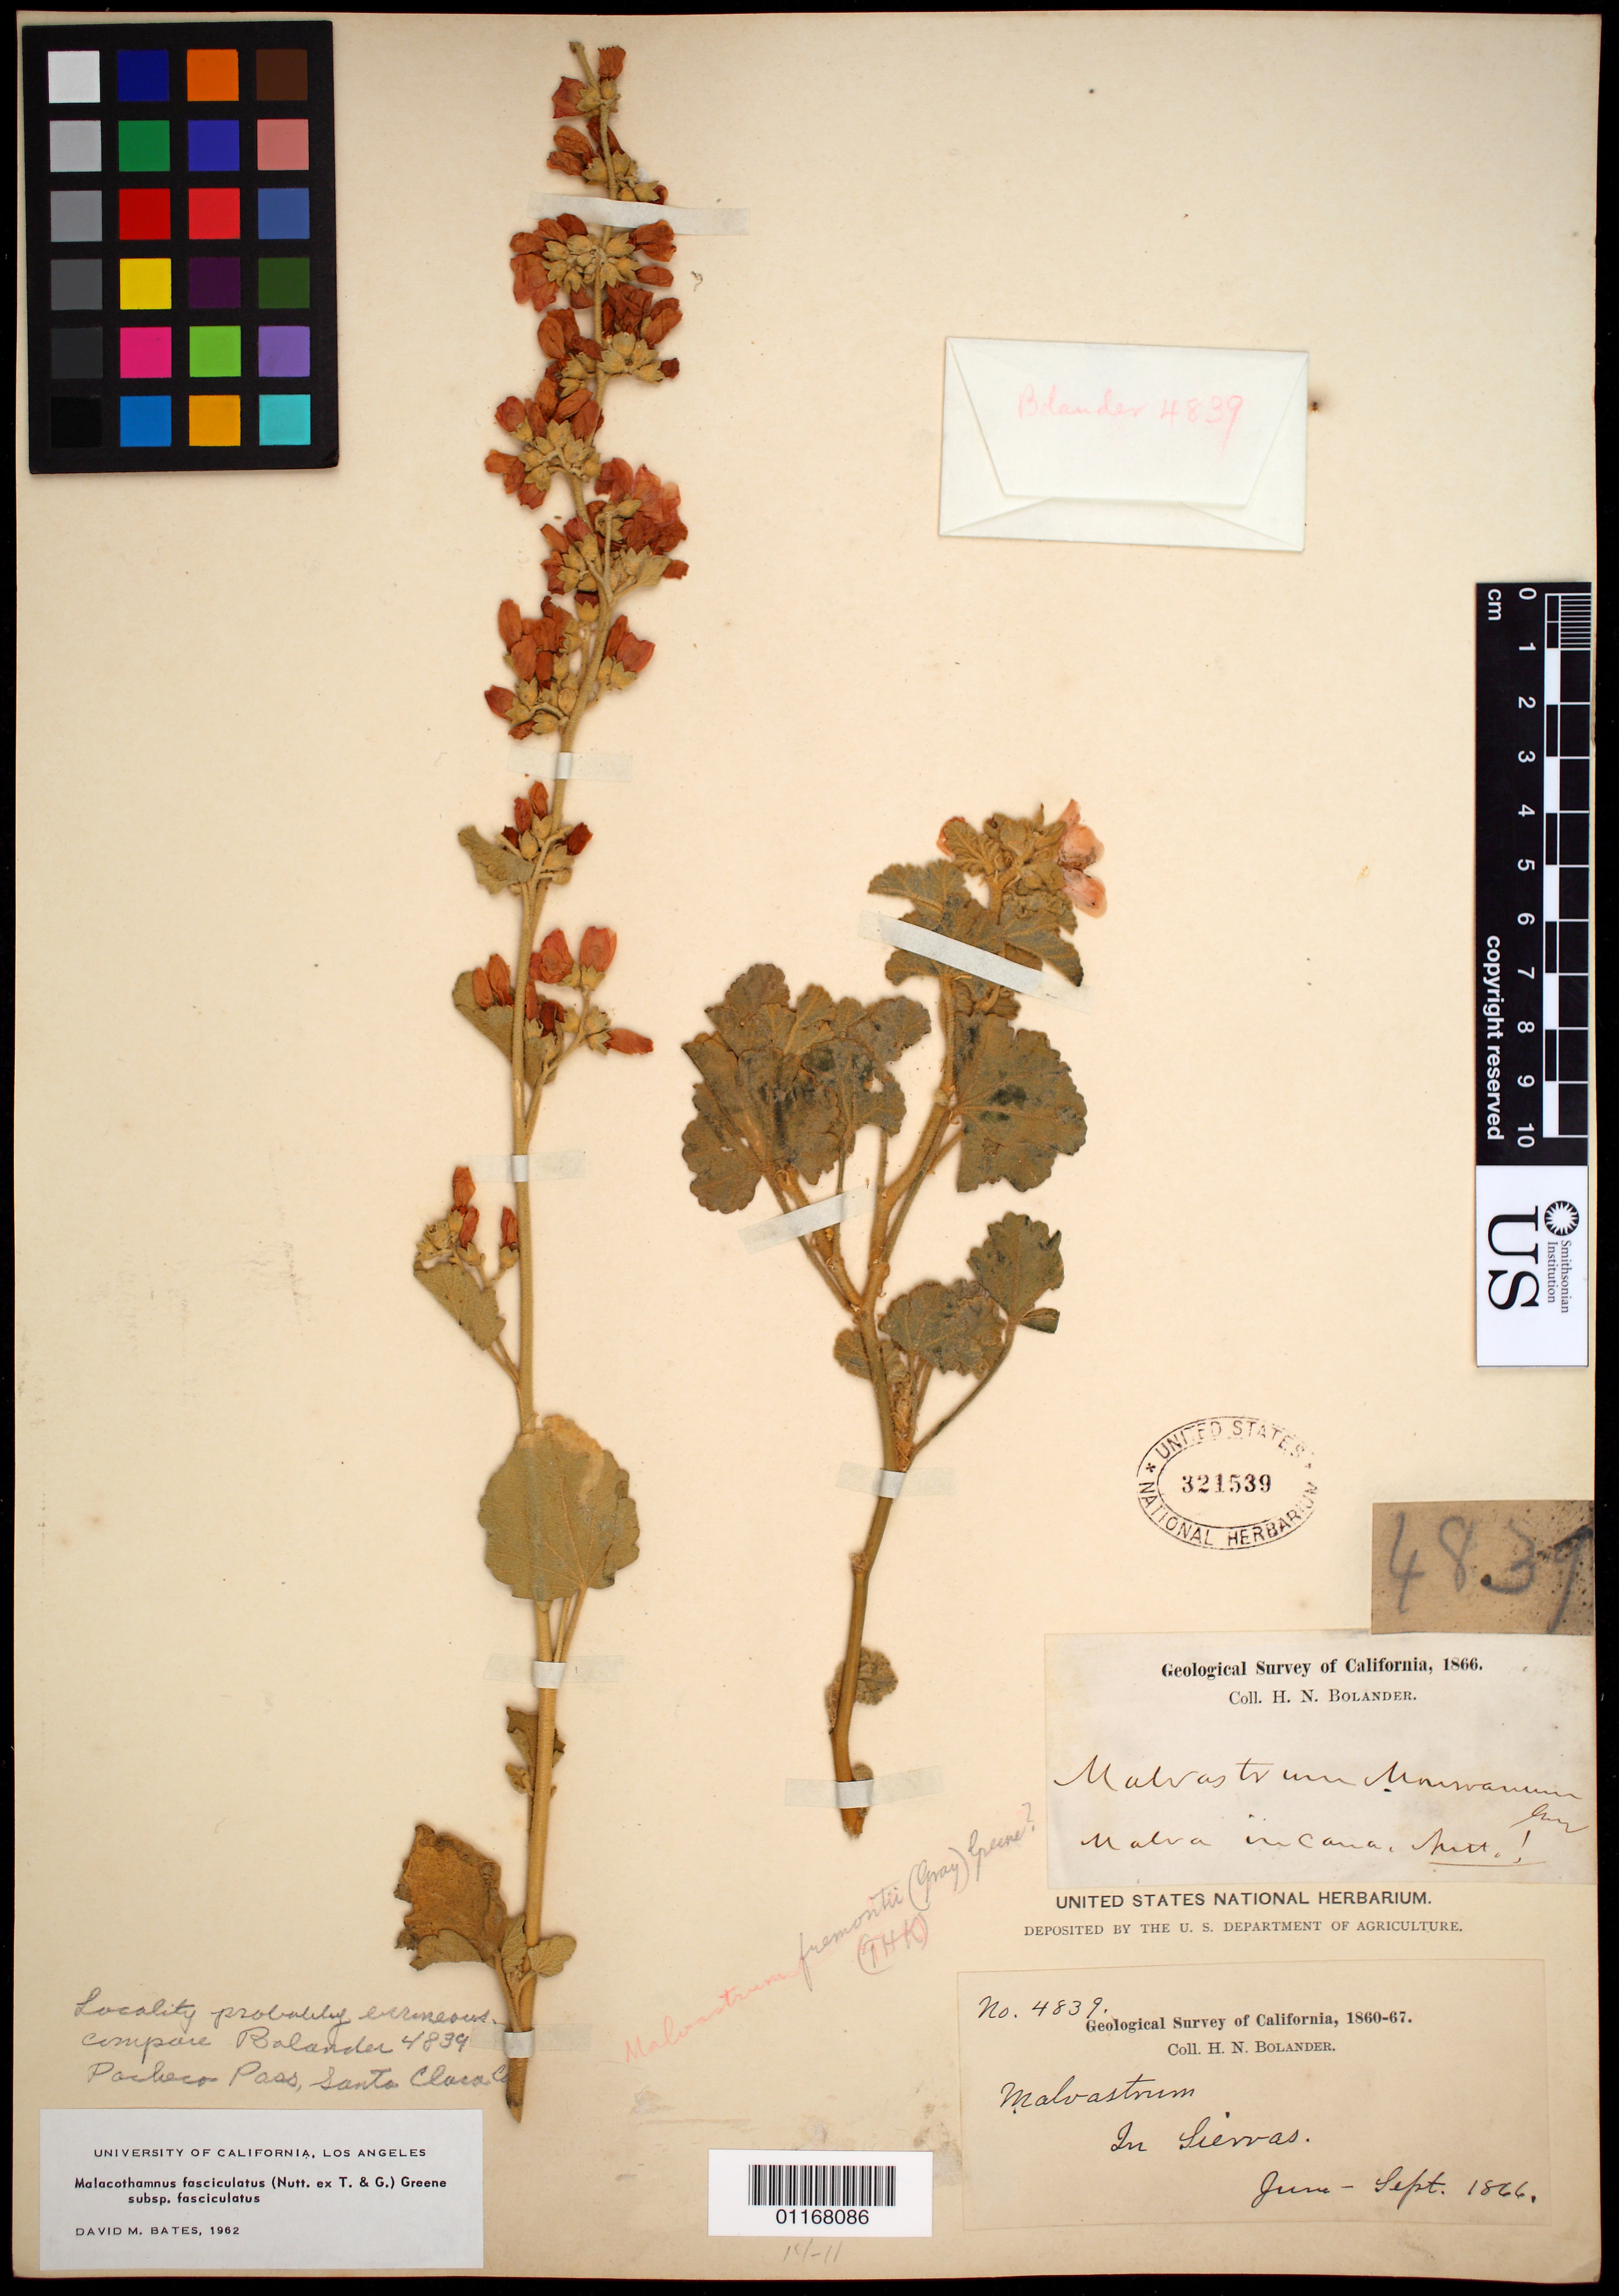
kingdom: Plantae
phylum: Tracheophyta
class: Magnoliopsida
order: Malvales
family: Malvaceae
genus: Malacothamnus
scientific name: Malacothamnus fasciculatus subsp. fasciculatus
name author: Greene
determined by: Bates, D. M.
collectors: H. Bolander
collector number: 4839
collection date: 1866-06/1866-09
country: United States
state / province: California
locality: In Sierras.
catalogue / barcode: US 321539